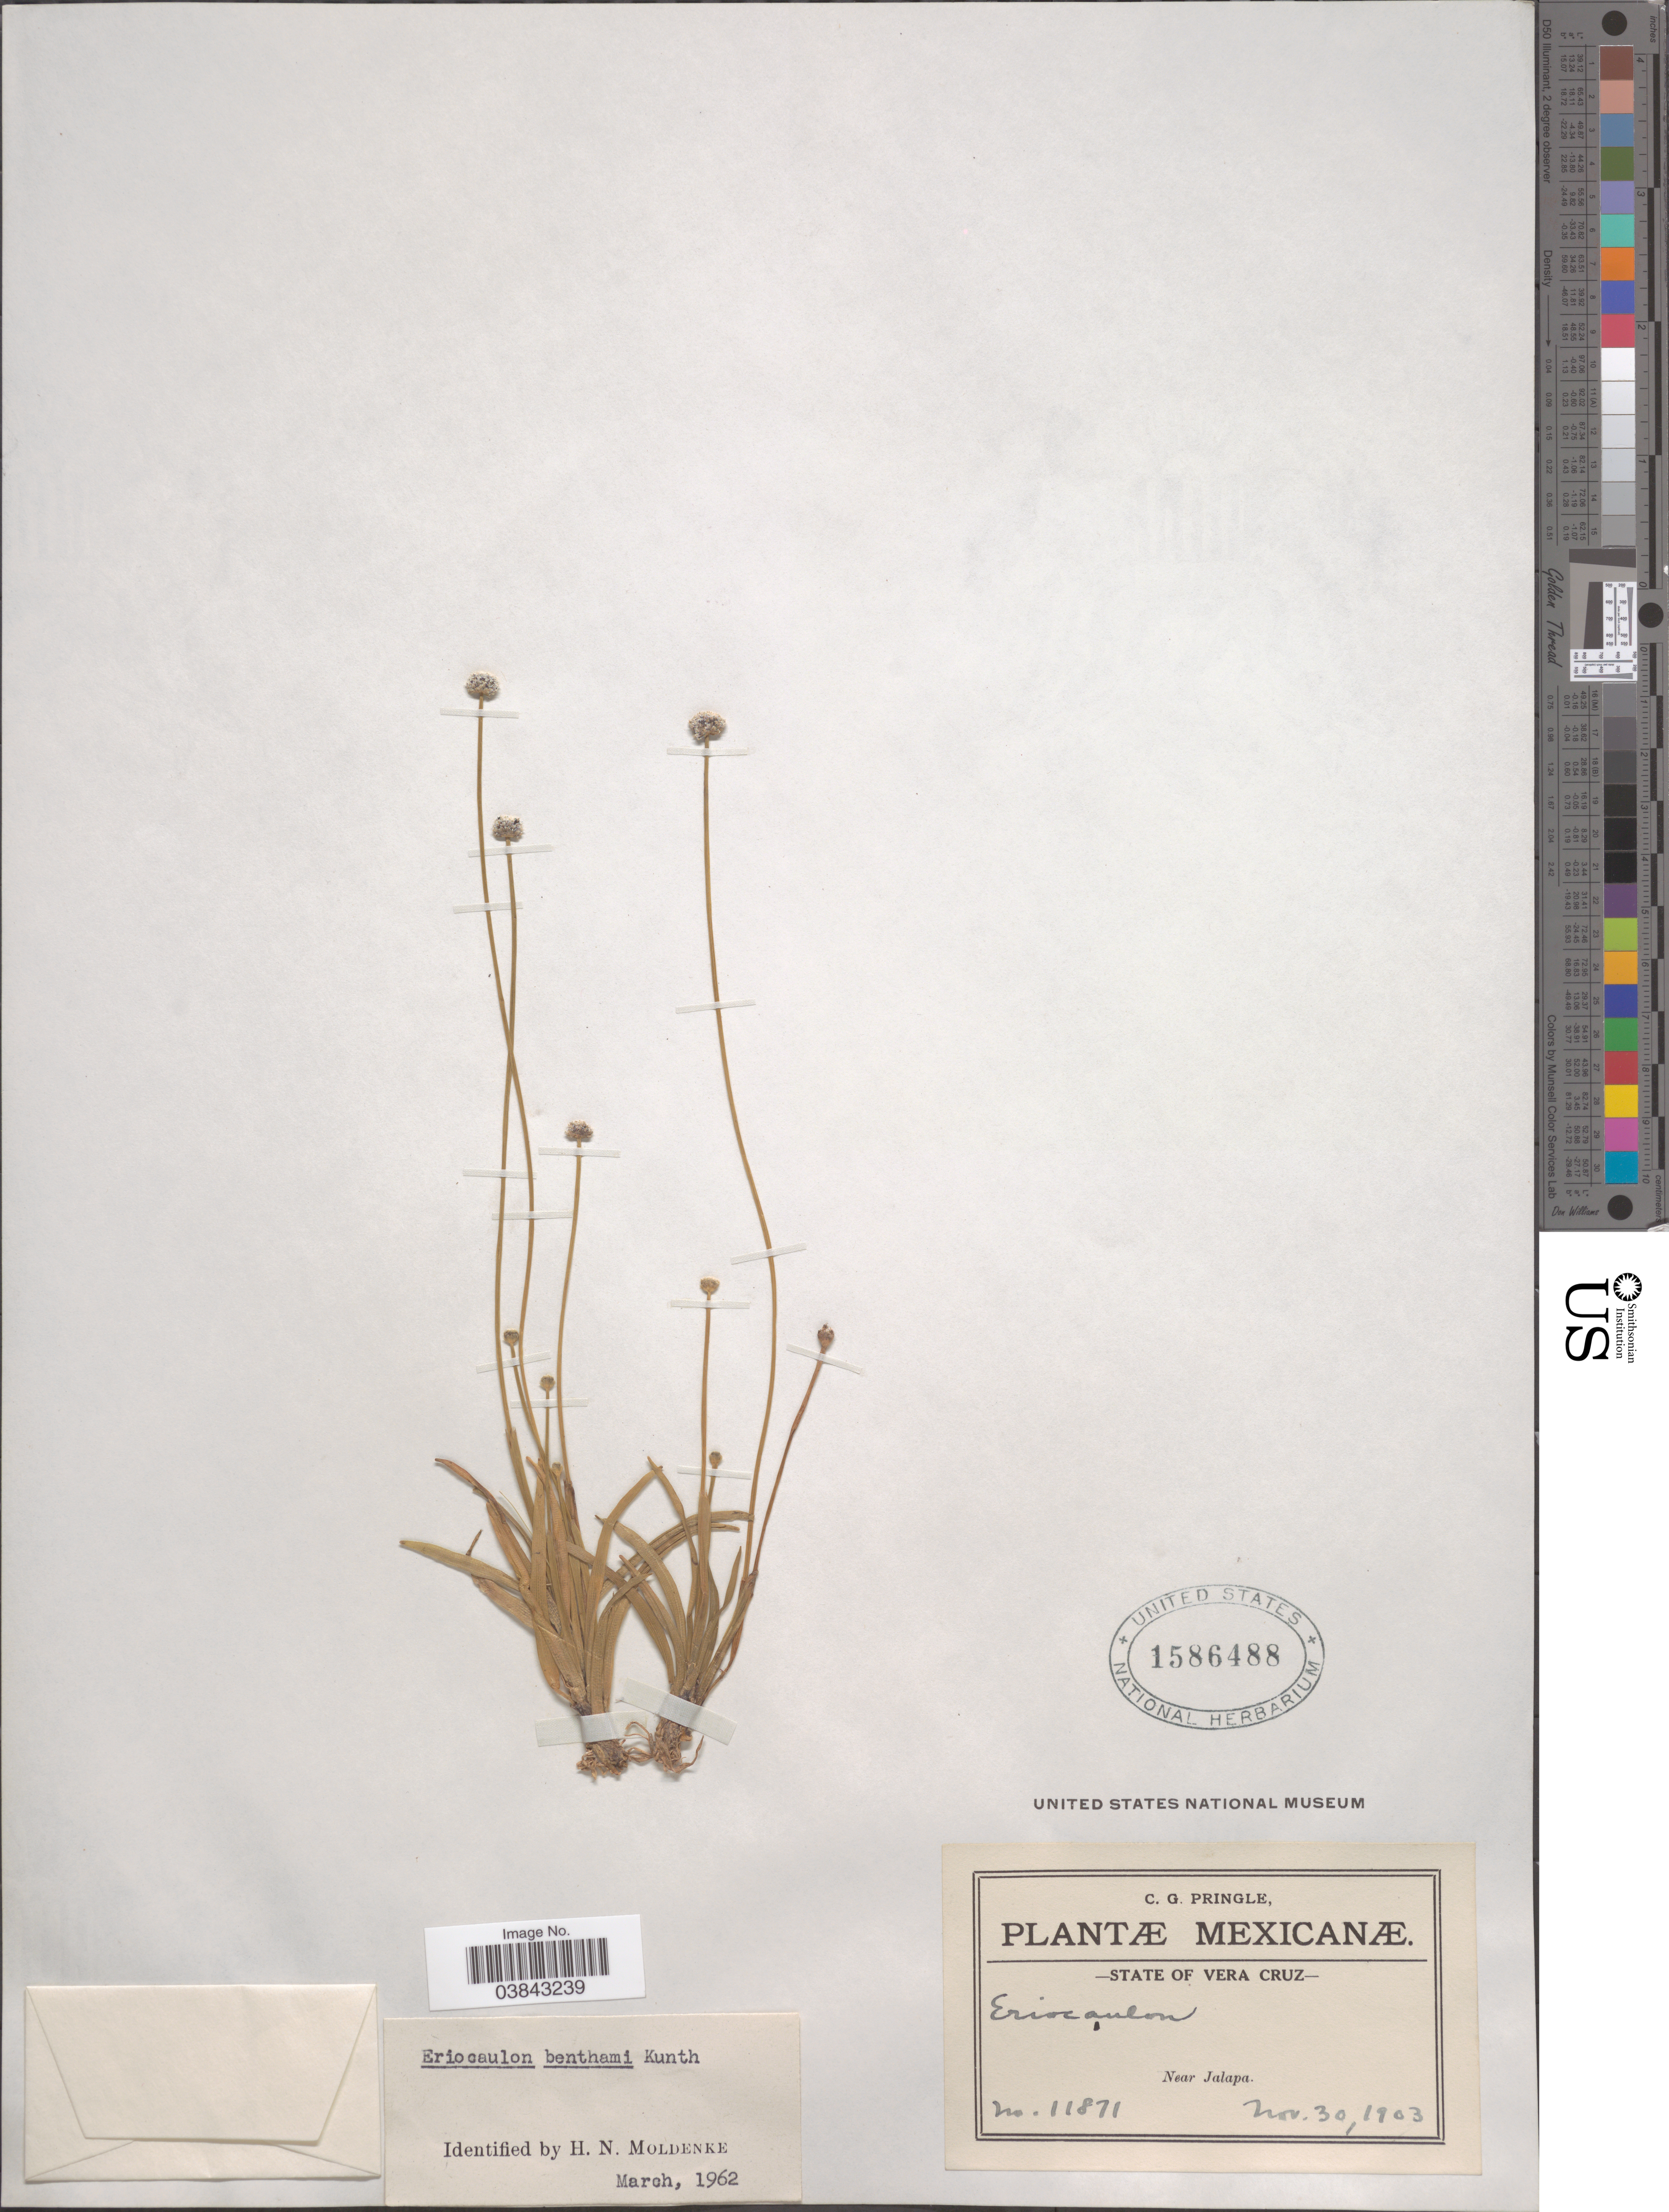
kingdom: Plantae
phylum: Tracheophyta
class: Liliopsida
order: Poales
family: Eriocaulaceae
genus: Eriocaulon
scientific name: Eriocaulon benthamii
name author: Kunth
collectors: C. G. Pringle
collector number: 11871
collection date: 1903-11-30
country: Mexico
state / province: Veracruz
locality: State of Vera Cruz. Near Jalapa.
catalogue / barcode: US 1586488